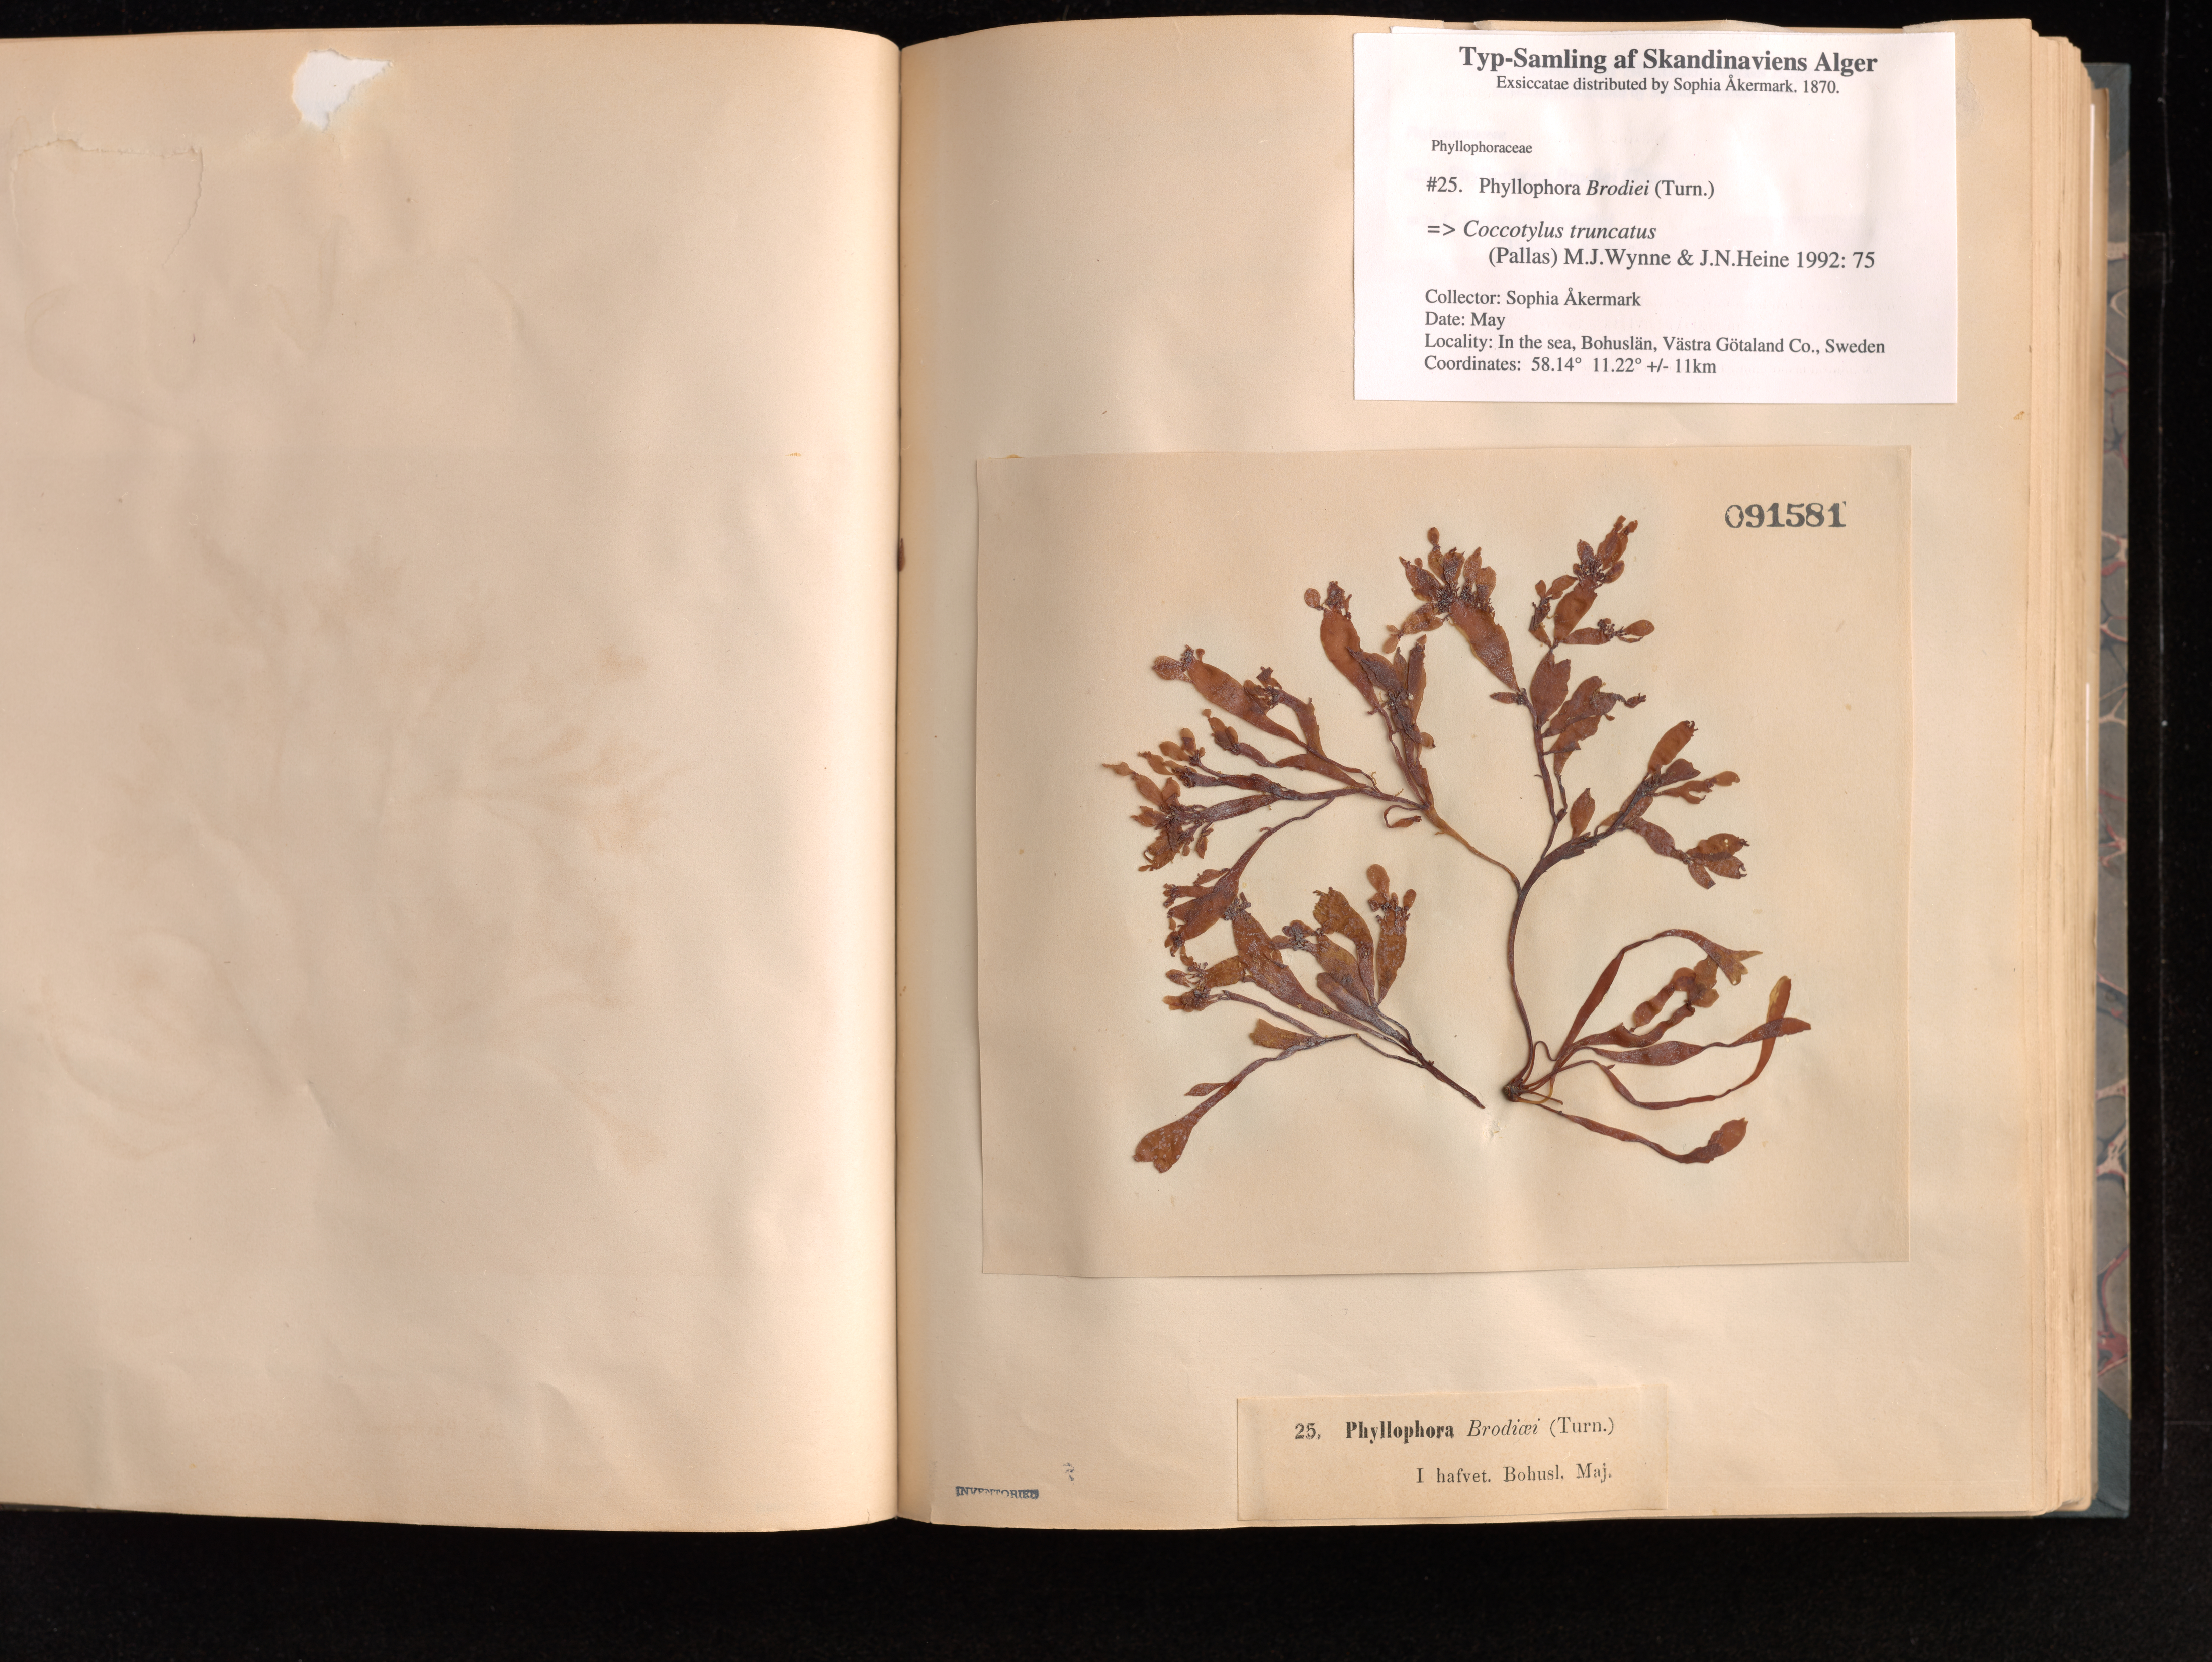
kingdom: Plantae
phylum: Rhodophyta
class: Florideophyceae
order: Gigartinales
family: Phyllophoraceae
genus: Coccotylus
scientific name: Coccotylus truncatus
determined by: Wynne, M. J.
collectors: S. Akermark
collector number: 25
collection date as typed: May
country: Sweden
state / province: Västra Götaland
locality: Bohuslan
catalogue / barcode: US 91581